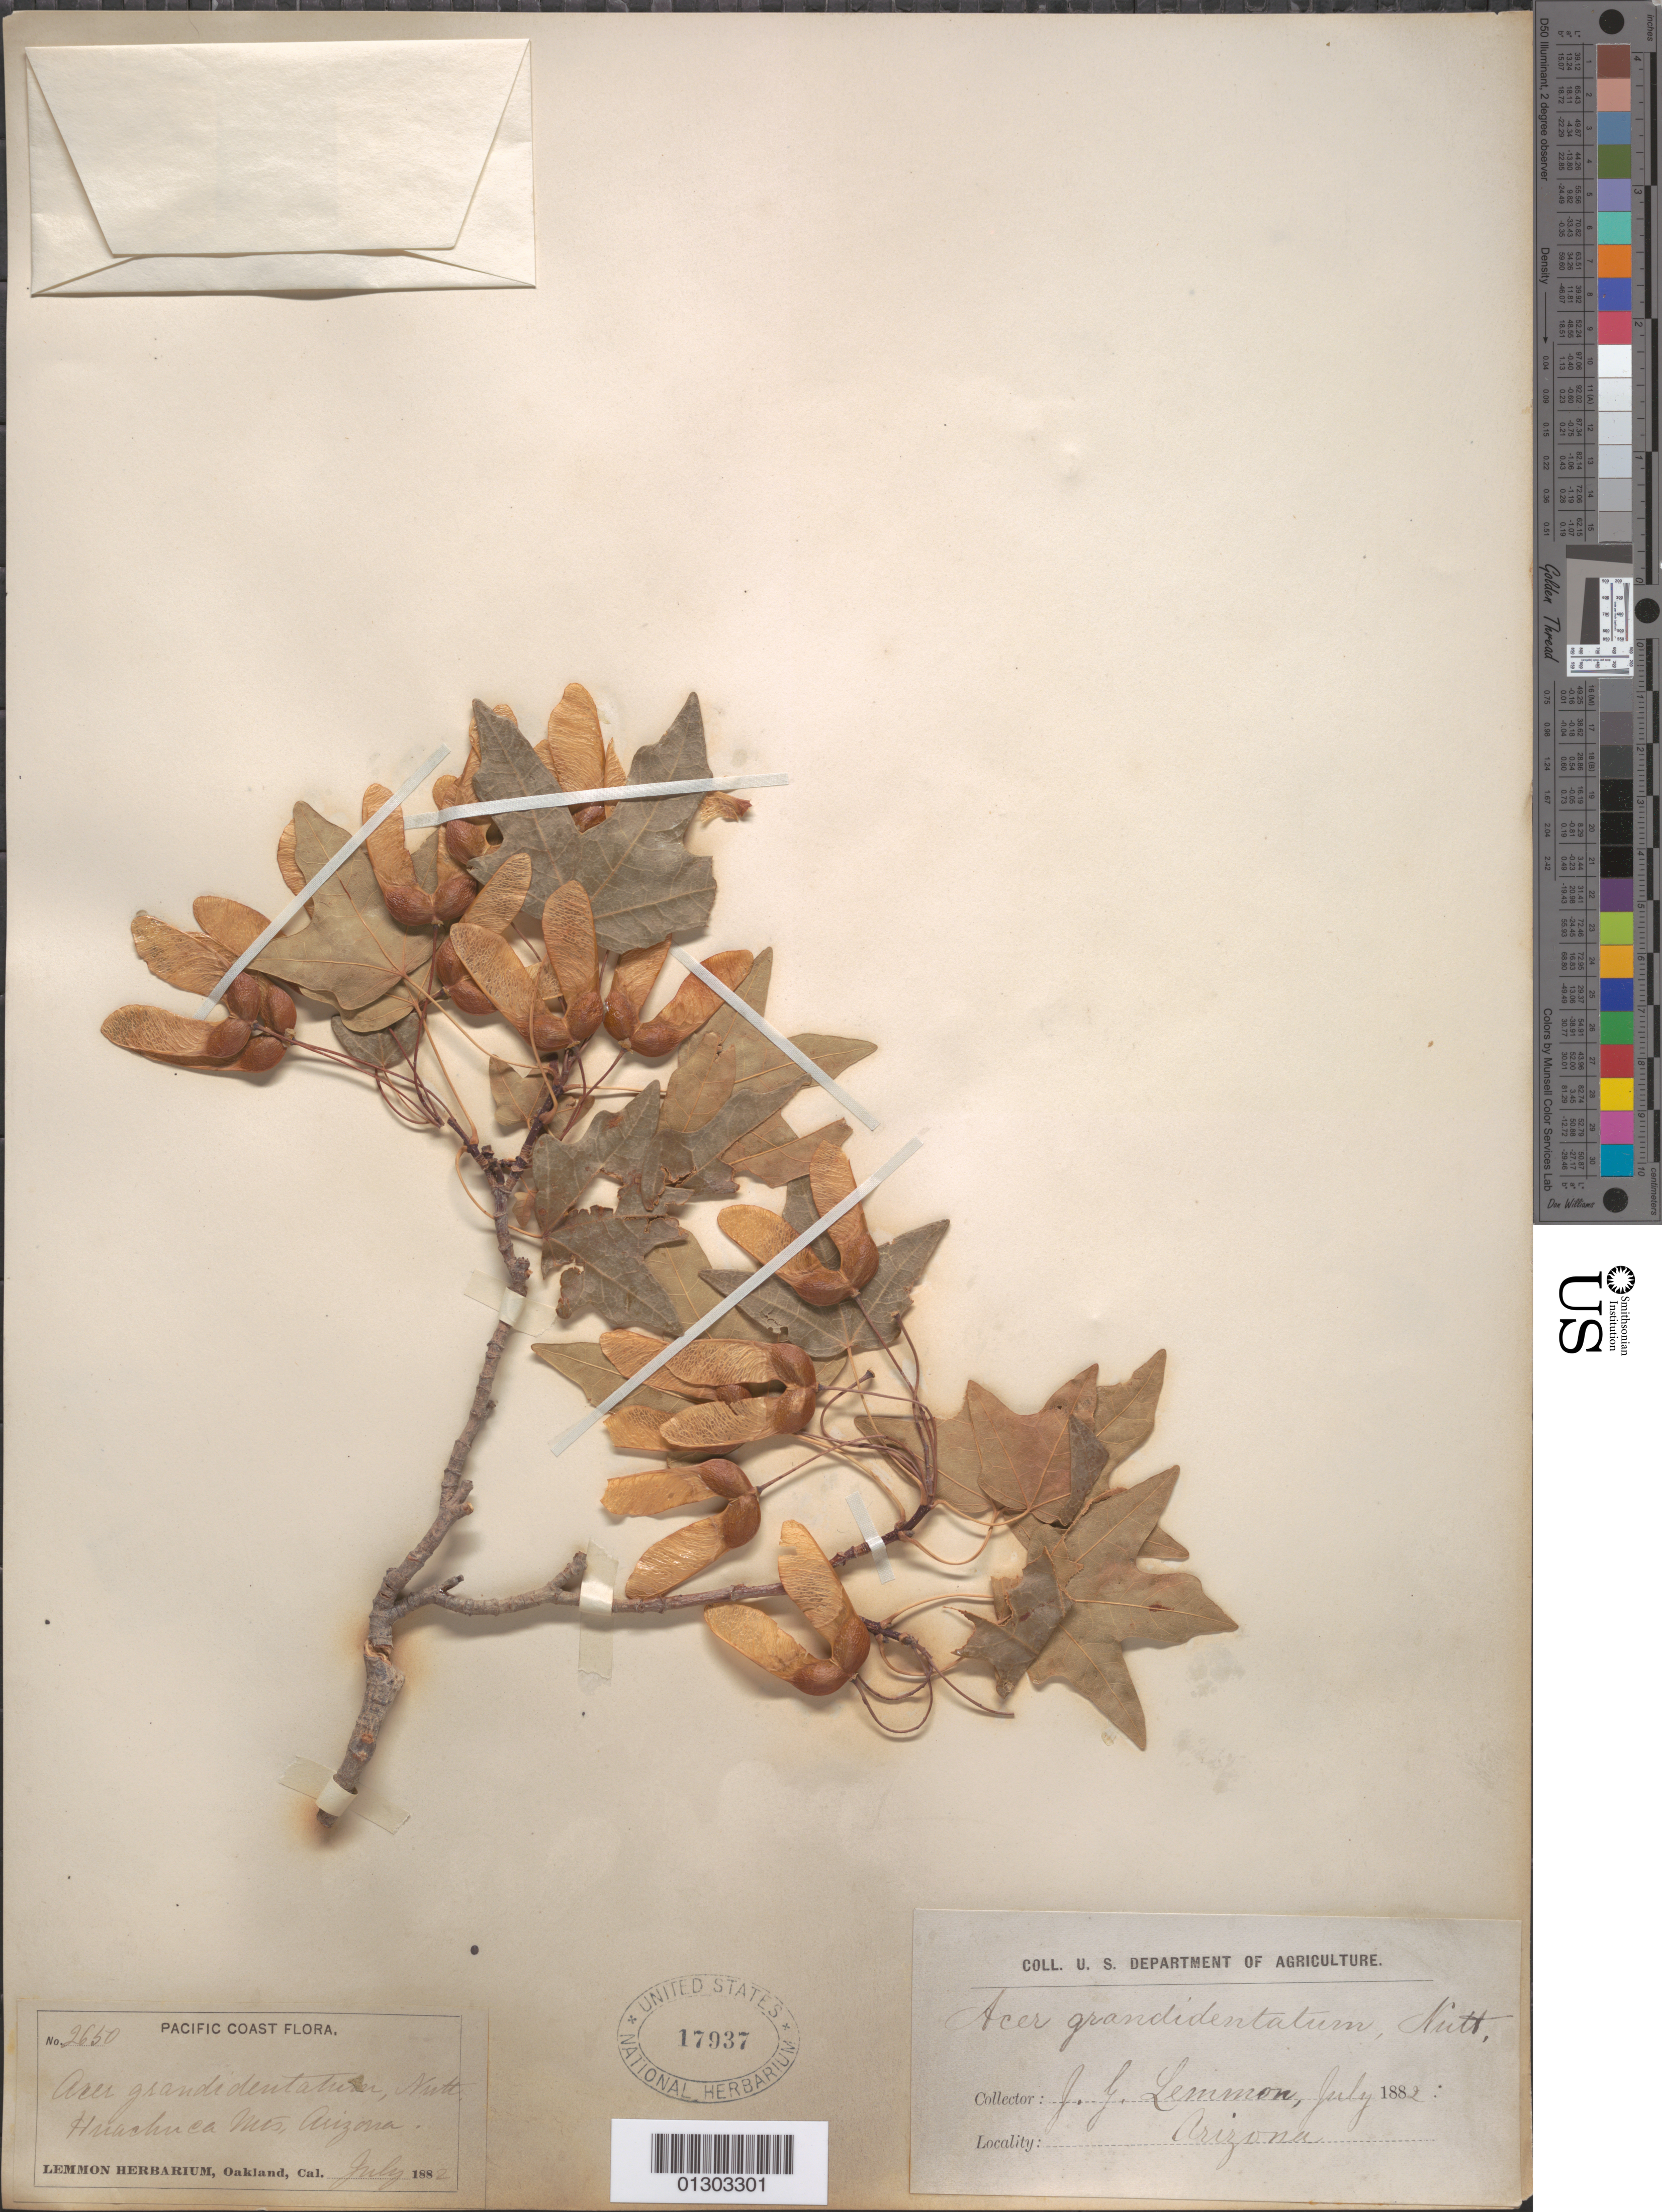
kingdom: Plantae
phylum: Tracheophyta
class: Magnoliopsida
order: Sapindales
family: Sapindaceae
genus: Acer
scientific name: Acer grandidentatum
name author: Nutt.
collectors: J. G. Lemmon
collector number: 2650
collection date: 1882-07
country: United States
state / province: Arizona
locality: Huachuca Mountains.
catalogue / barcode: US 17937